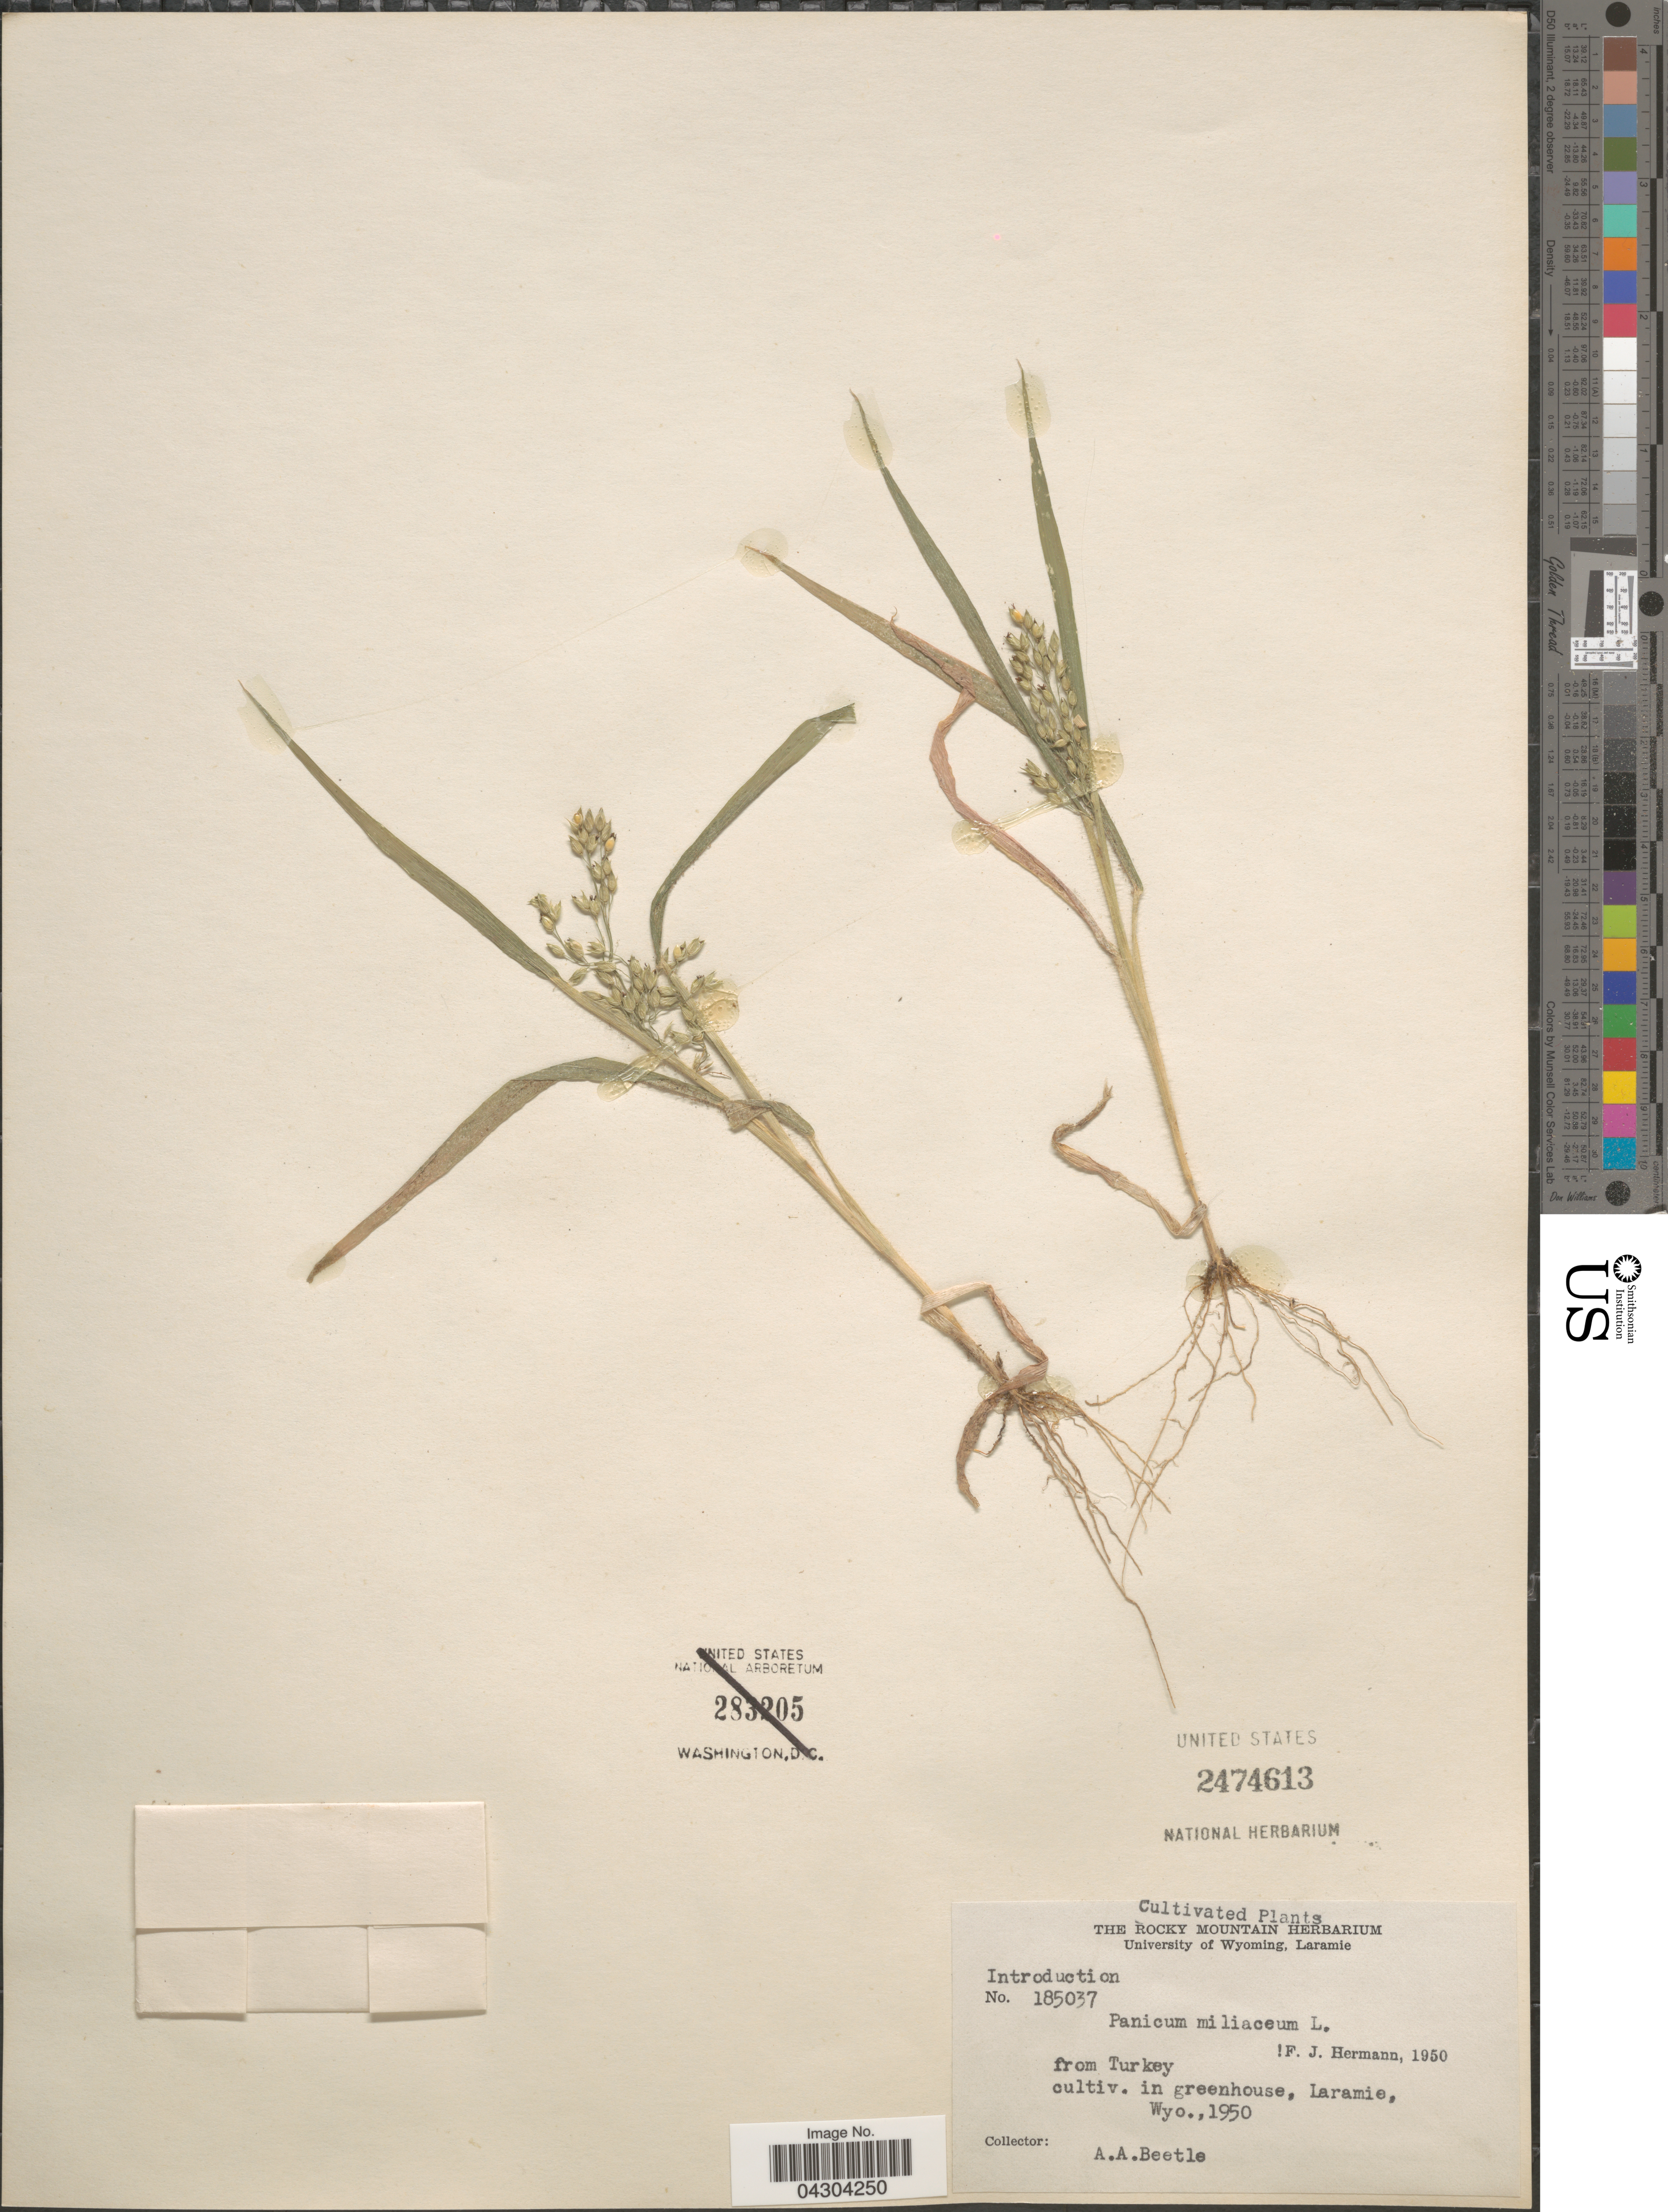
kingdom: Plantae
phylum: Tracheophyta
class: Liliopsida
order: Poales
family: Poaceae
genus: Panicum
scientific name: Panicum miliaceum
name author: L.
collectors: A. A. Beetle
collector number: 185037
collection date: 1950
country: United States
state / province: Wyoming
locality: In greenhouse, Laramie.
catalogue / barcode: US 2474613